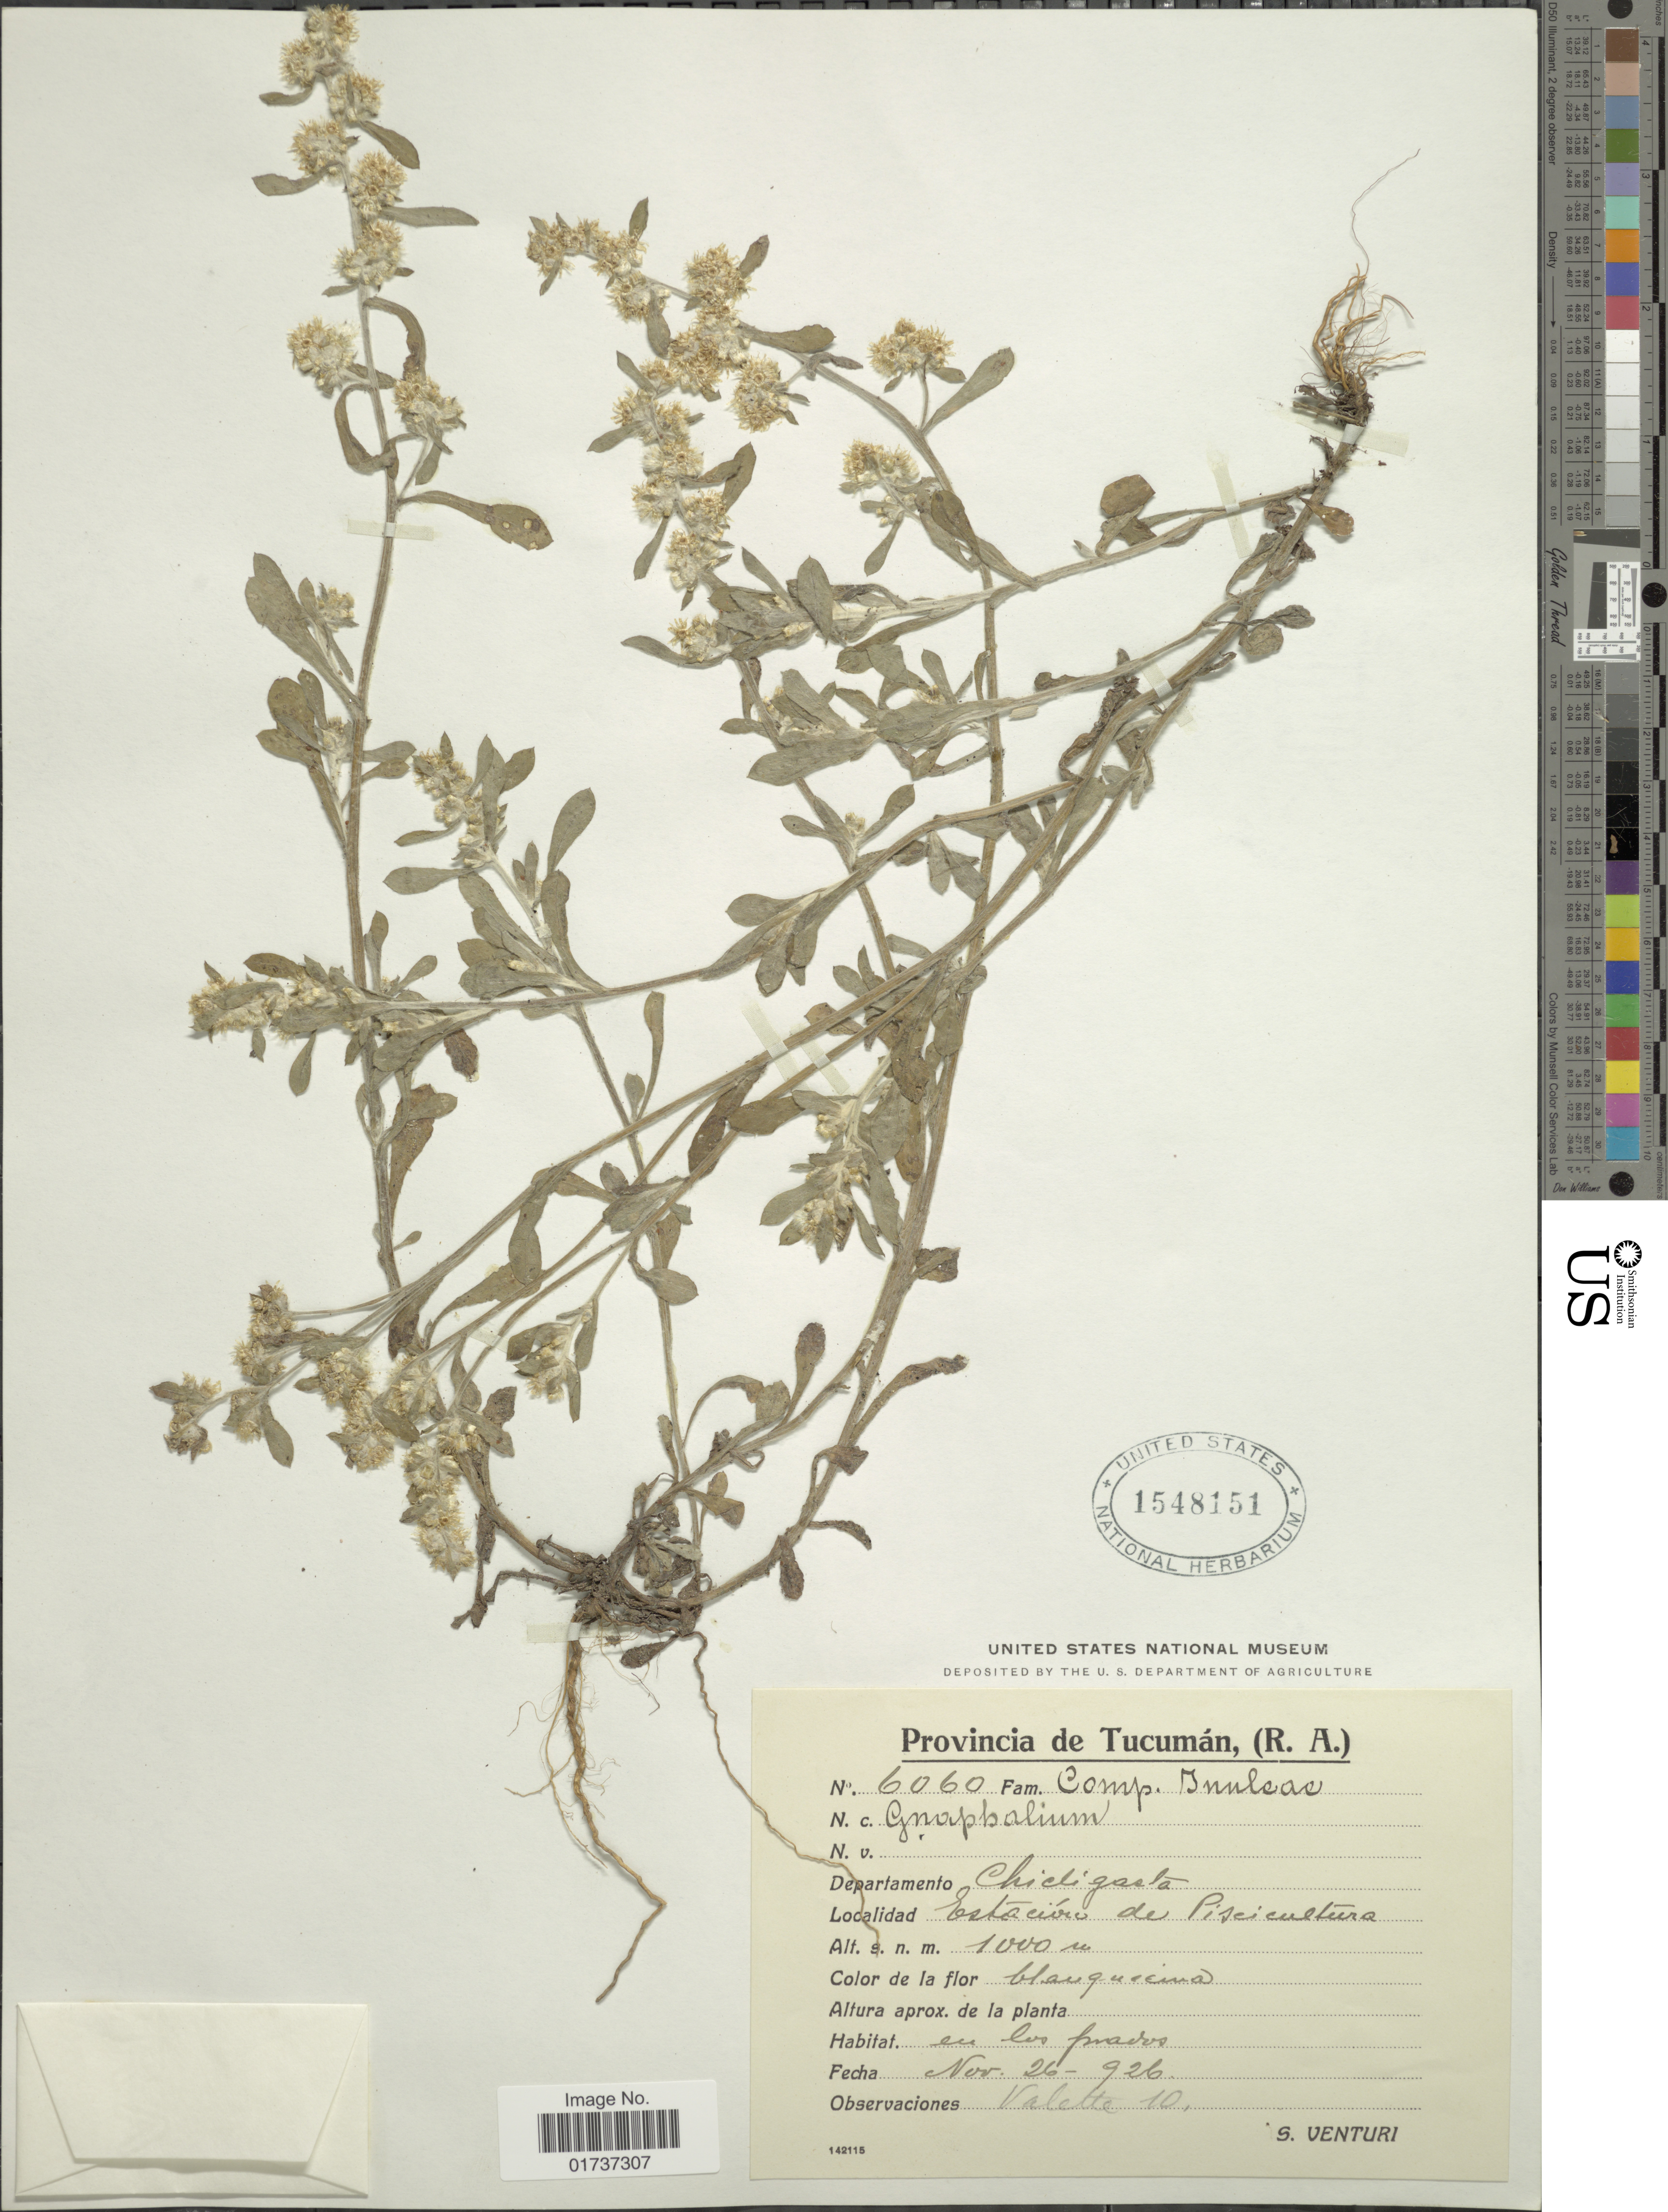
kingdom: Plantae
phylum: Tracheophyta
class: Magnoliopsida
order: Asterales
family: Asteraceae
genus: Gnaphalium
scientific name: Gnaphalium sp.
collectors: S. Venturi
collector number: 6060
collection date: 1926-11-26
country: Argentina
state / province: Tucuman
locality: (R.A.) Departamento Chicligasta, Estación de Piscicultura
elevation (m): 1000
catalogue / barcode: US 1548151